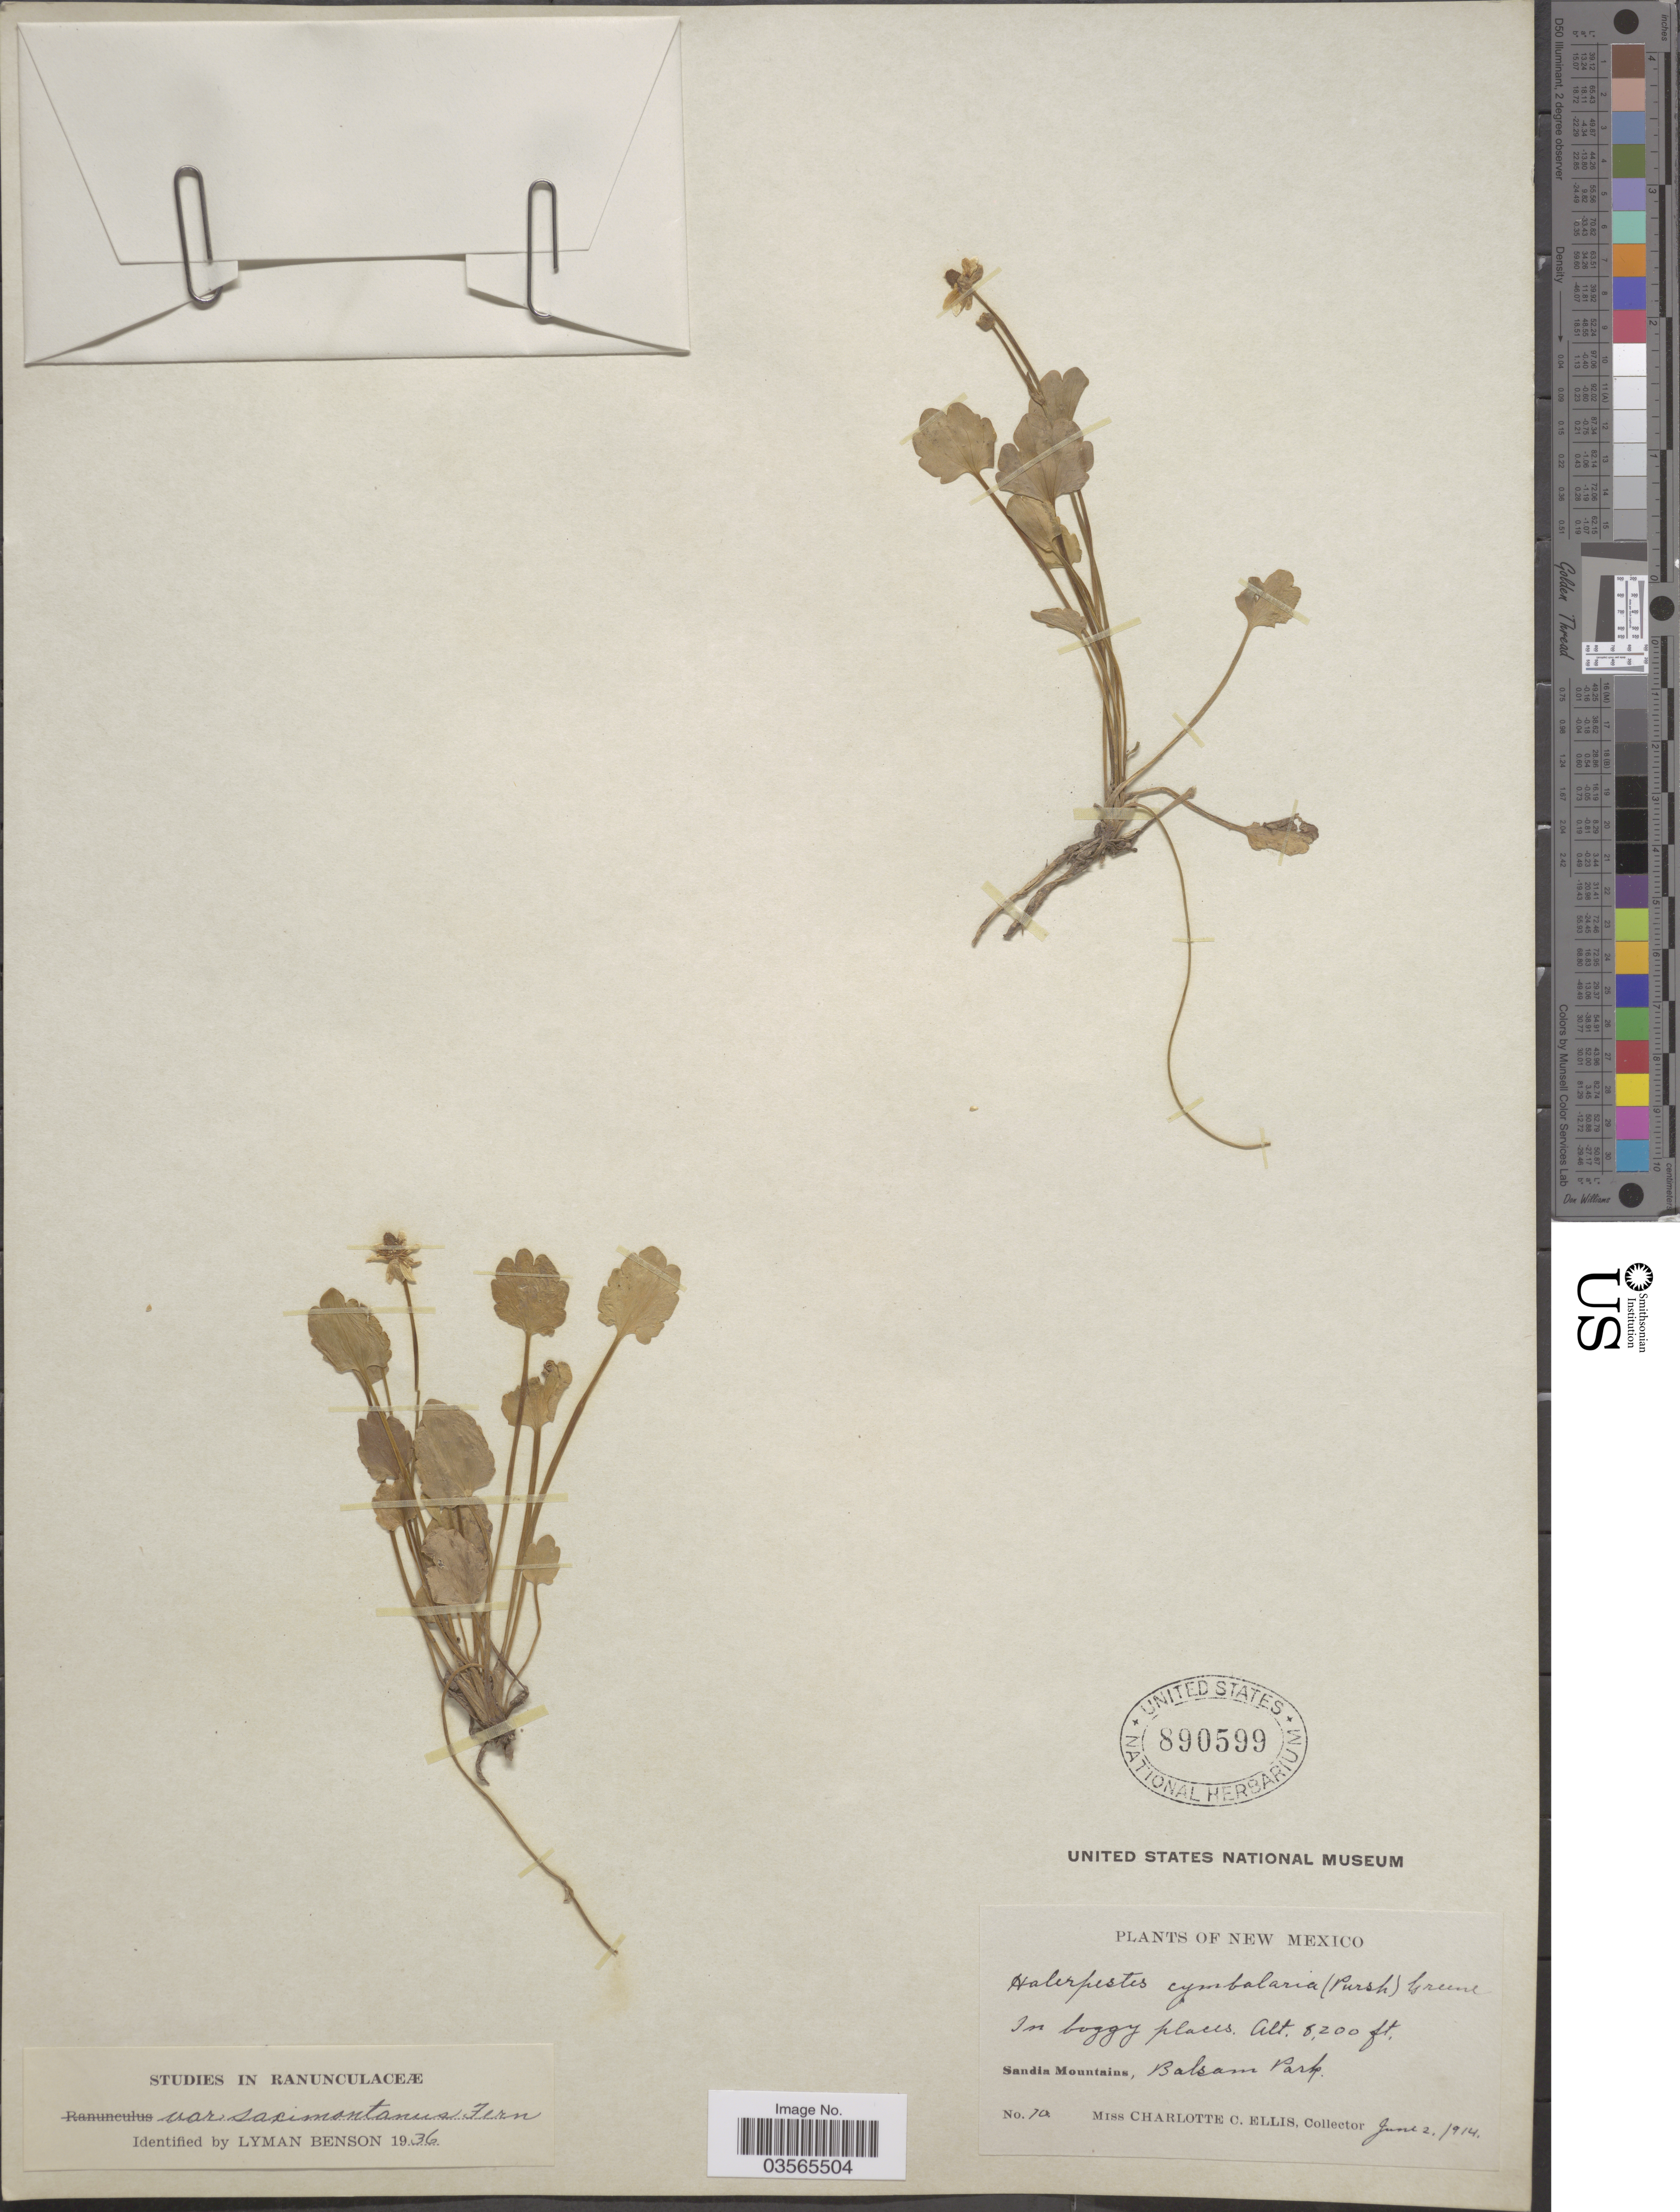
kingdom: Plantae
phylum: Tracheophyta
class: Magnoliopsida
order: Ranunculales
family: Ranunculaceae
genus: Ranunculus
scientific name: Ranunculus cymbalaria var. saximontanus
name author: Fernald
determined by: Benson, L.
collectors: C. C. Ellis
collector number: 70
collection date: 1914-06-02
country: United States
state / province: New Mexico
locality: Sandia Mountains, Balsam Park.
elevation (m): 2499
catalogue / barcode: US 890599